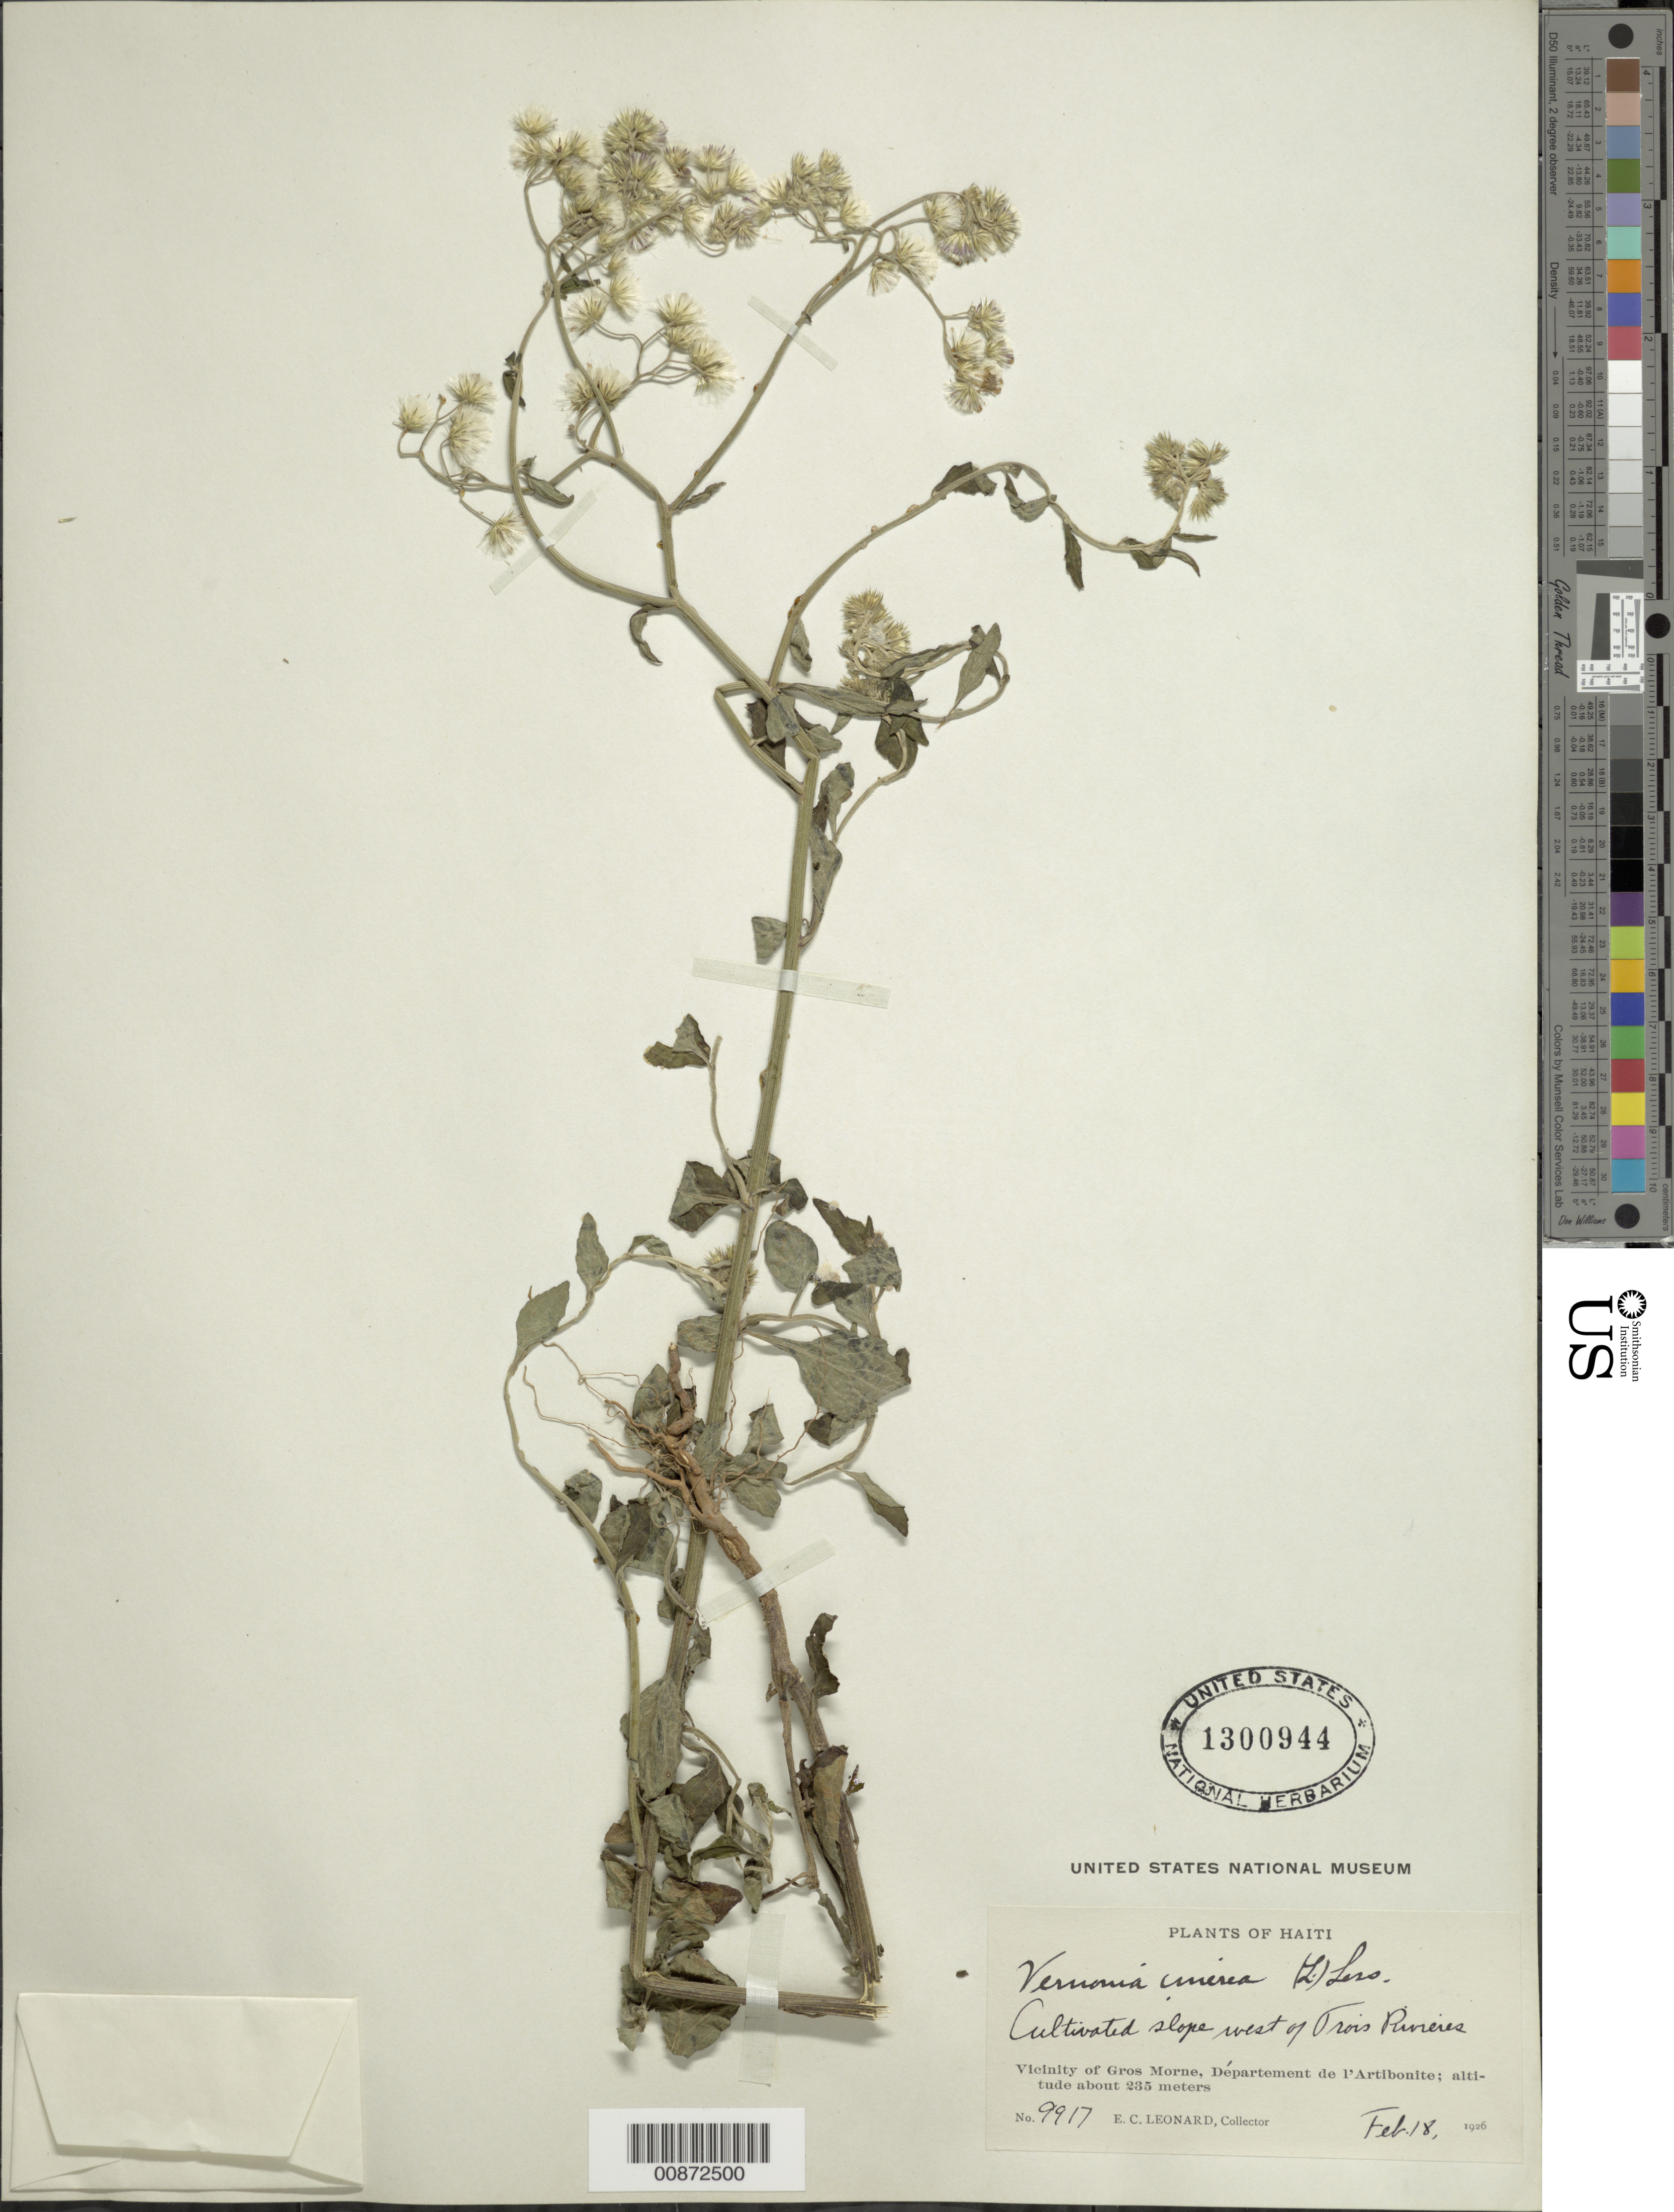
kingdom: Plantae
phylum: Tracheophyta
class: Magnoliopsida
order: Asterales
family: Asteraceae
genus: Cyanthillium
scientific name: Cyanthillium cinereum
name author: (L.) H. Rob.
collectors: E. C. Leonard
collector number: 9917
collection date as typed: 18 Feb 1926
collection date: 1926-02-18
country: Haiti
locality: Vicinity of Gros Morne, Dépt. De l'Artibonite; slope west of Trois Rivieres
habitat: Cultivated slope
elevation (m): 235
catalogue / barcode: US 1300944